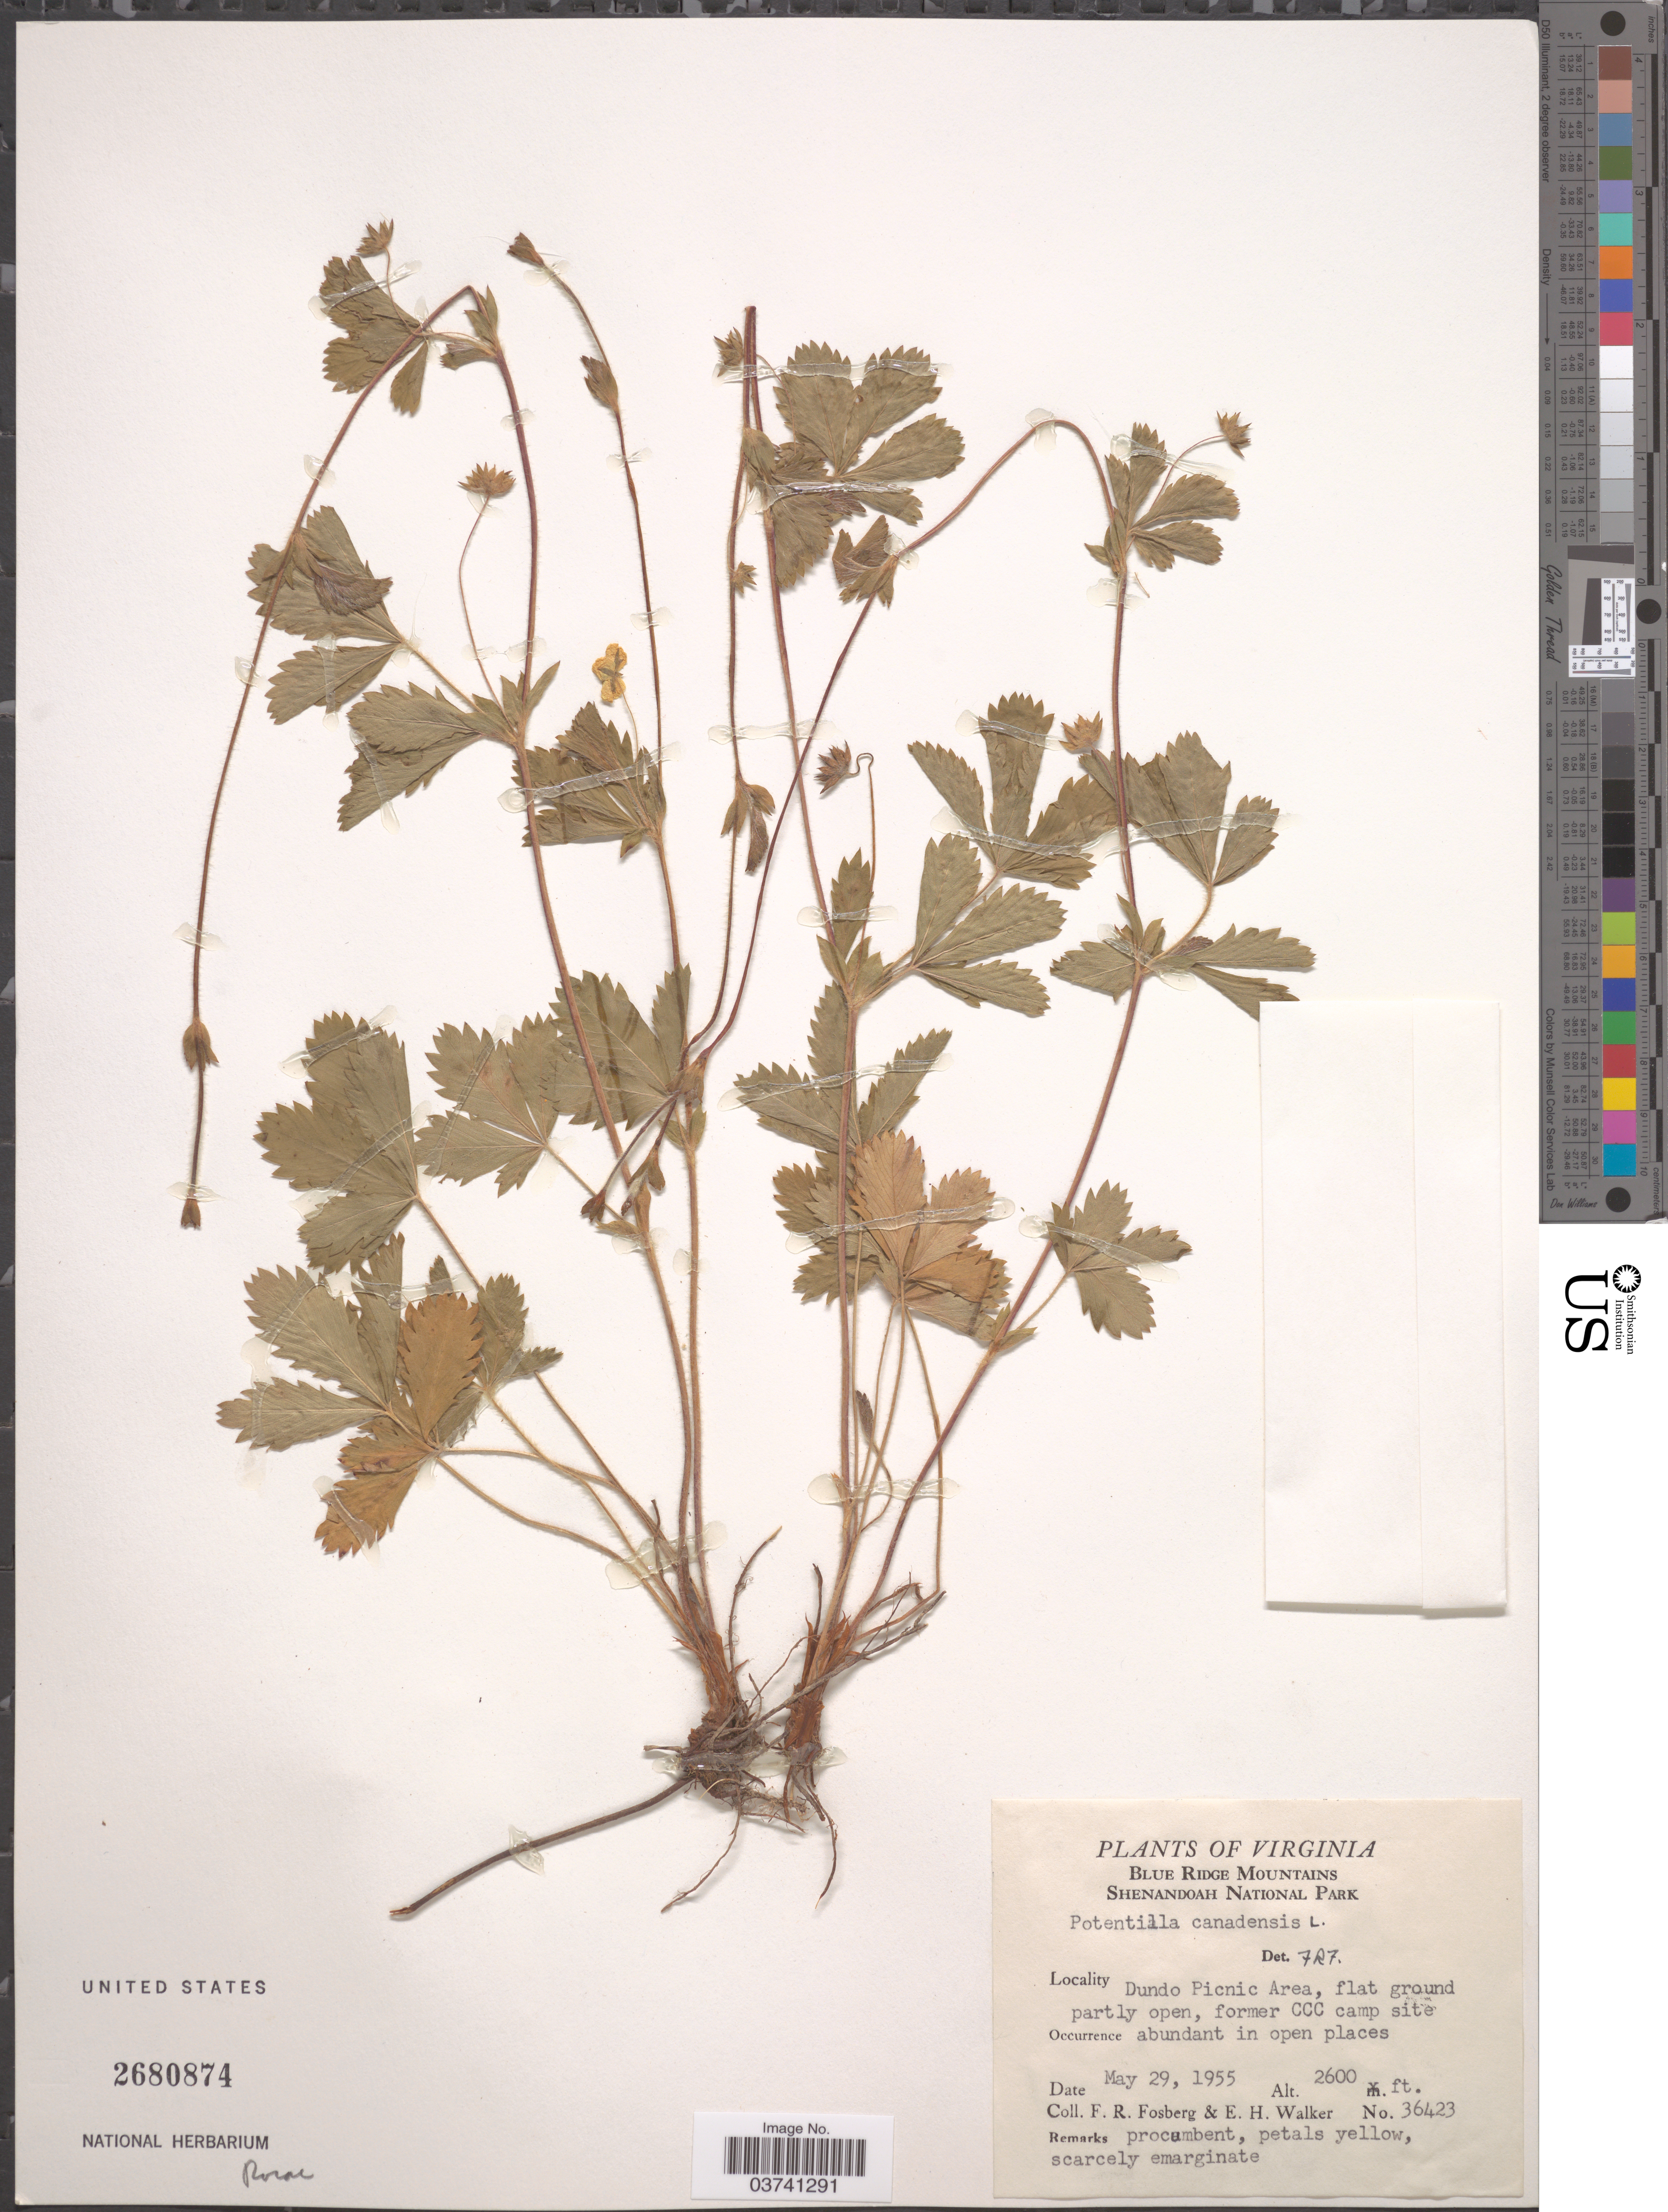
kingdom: Plantae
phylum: Tracheophyta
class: Magnoliopsida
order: Rosales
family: Rosaceae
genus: Potentilla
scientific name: Potentilla simplex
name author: Michx.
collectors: F. R. Fosberg & E. H. Walker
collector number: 36423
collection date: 1955-05-29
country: United States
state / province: Virginia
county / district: Rockingham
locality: Blue Ridge Mountains. Shenandoah National Park. Dundo Picnic Area, flat partly open, former CCC camp site.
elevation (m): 792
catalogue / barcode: US 2680874